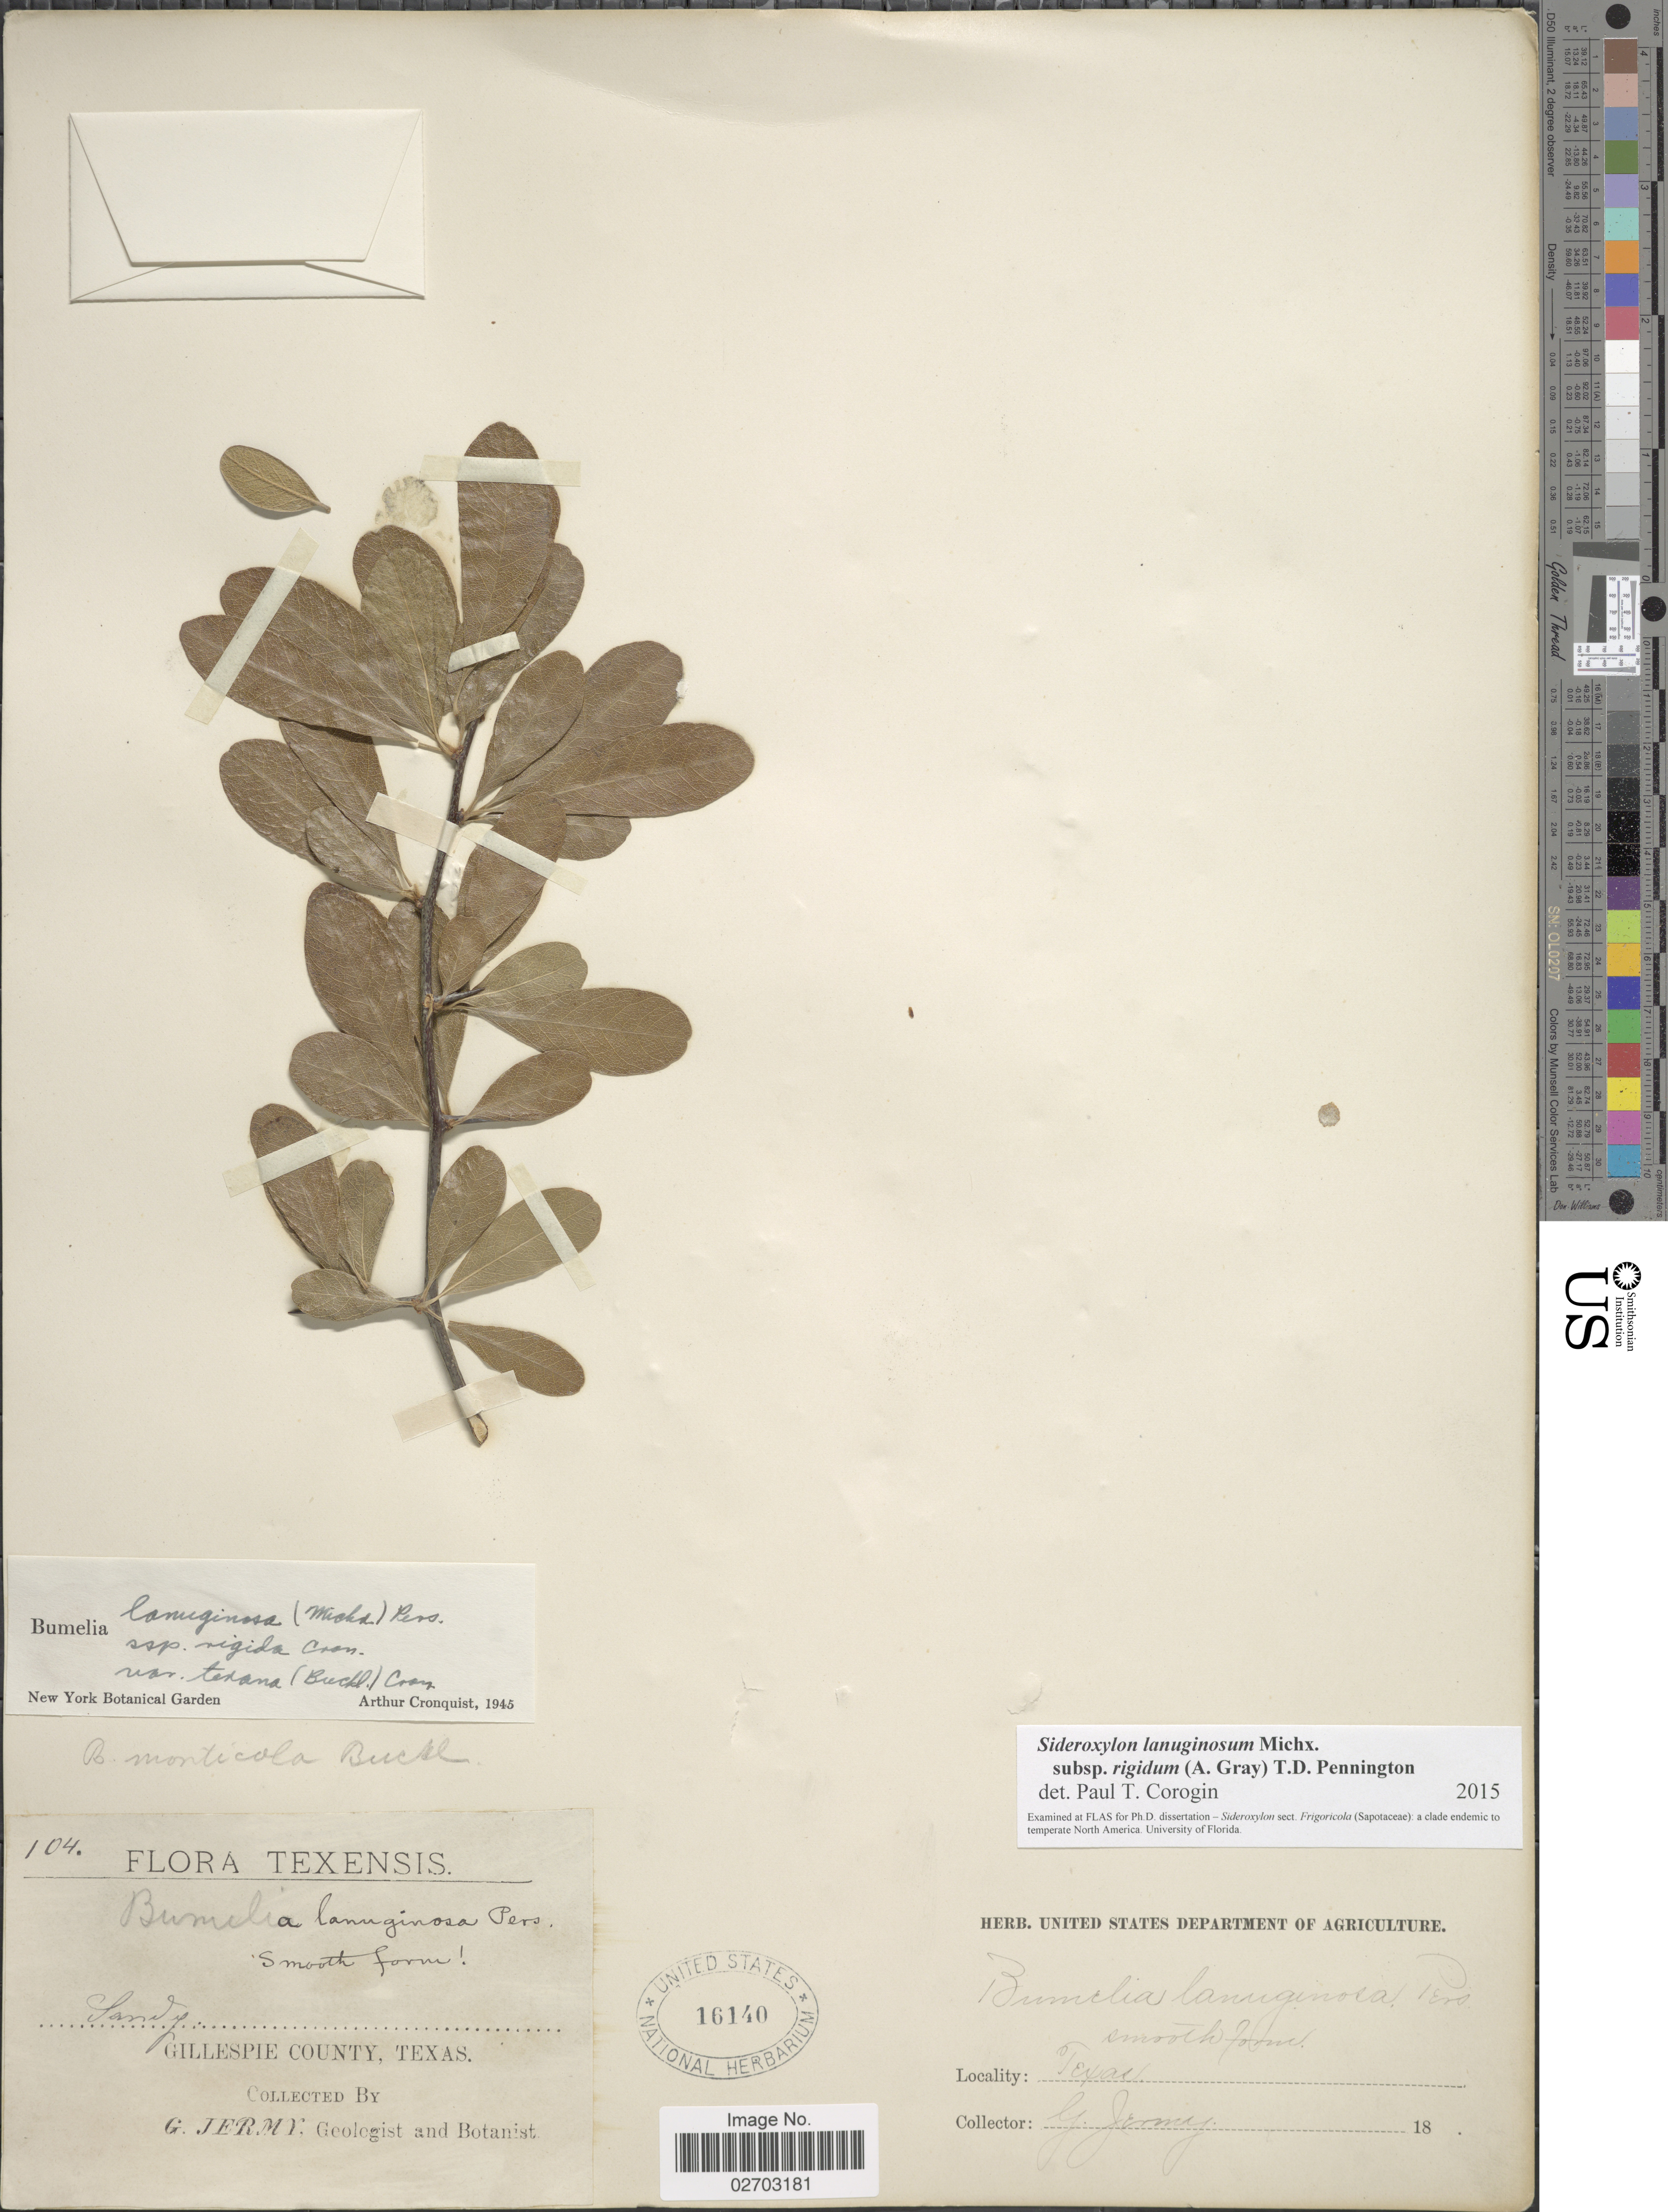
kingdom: Plantae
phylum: Tracheophyta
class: Magnoliopsida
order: Ericales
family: Sapotaceae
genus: Sideroxylon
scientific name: Sideroxylon lanuginosum subsp. rigidum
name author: (A. Gray) T.D. Penn.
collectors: G. Jermy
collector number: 104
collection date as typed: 18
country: United States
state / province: Texas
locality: Gilllespie County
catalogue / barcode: US 16140